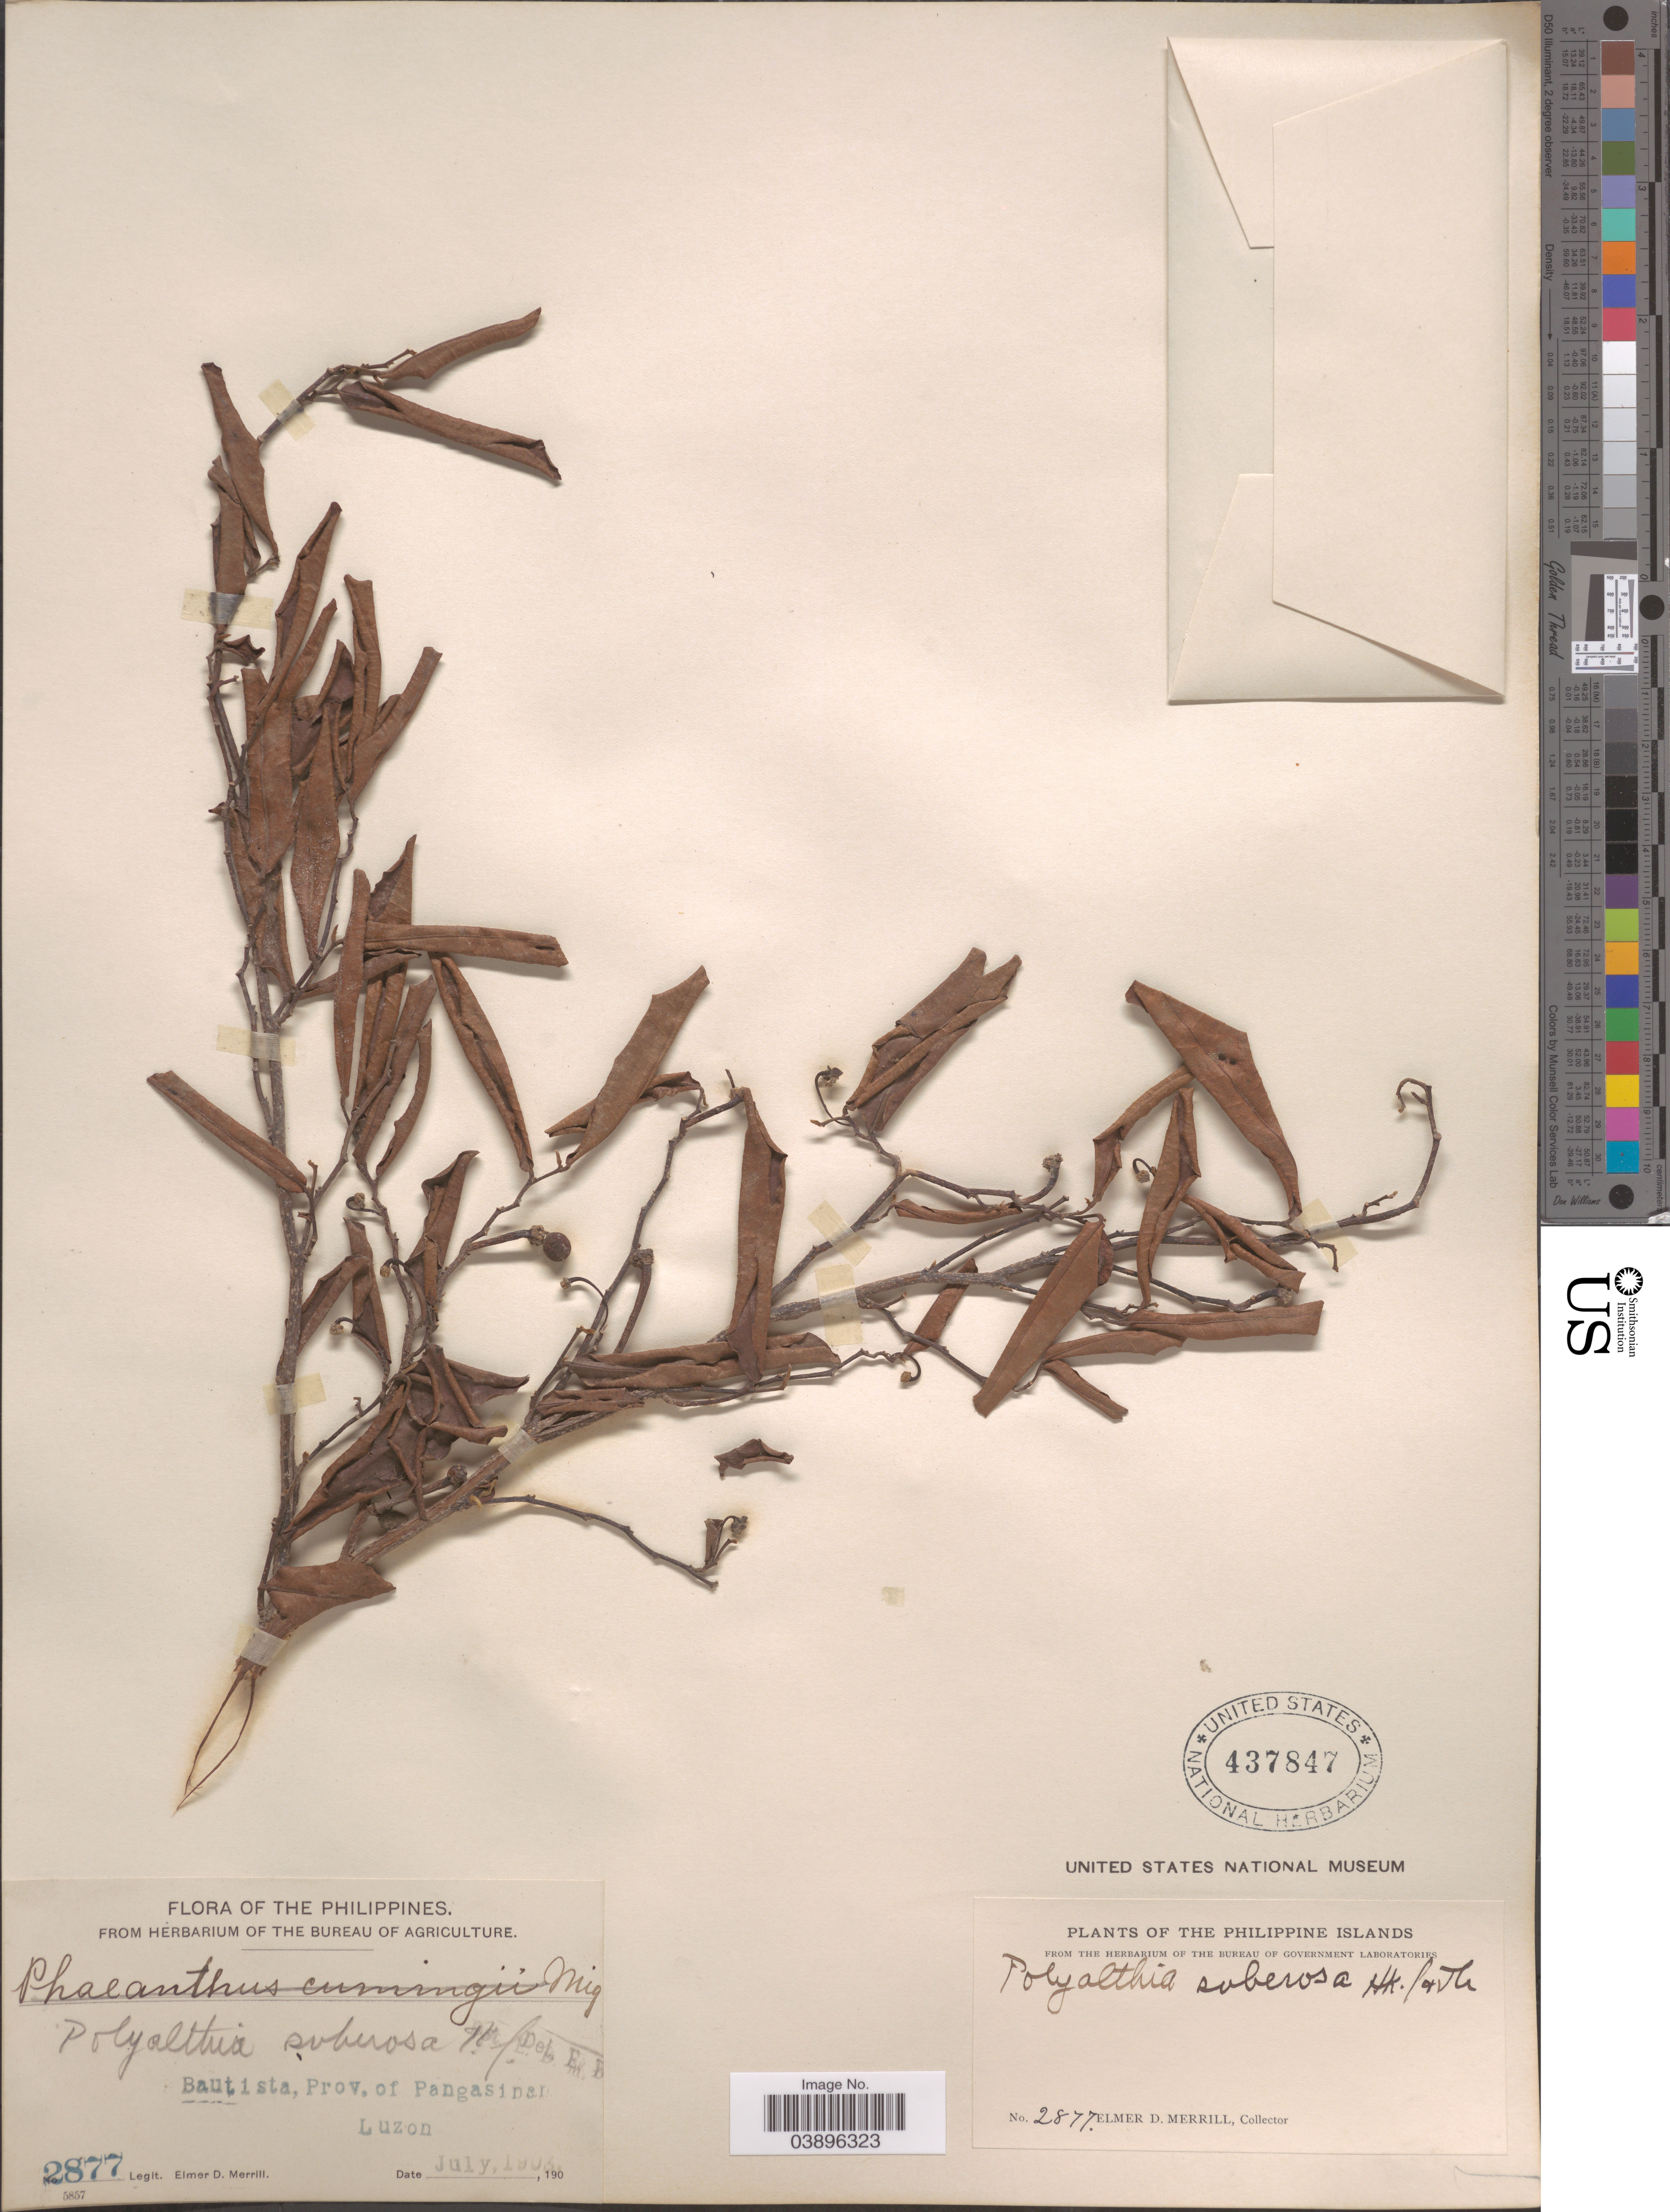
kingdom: Plantae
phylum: Tracheophyta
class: Magnoliopsida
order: Magnoliales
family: Annonaceae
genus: Polyalthia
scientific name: Polyalthia suberosa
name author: (Roxb.) Thwaites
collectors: E. D. Merrill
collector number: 2877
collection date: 1903-07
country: Philippines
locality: Philippine Islands. Bautista, Prov. of Pangasinan, Luzon.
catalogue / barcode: US 437847